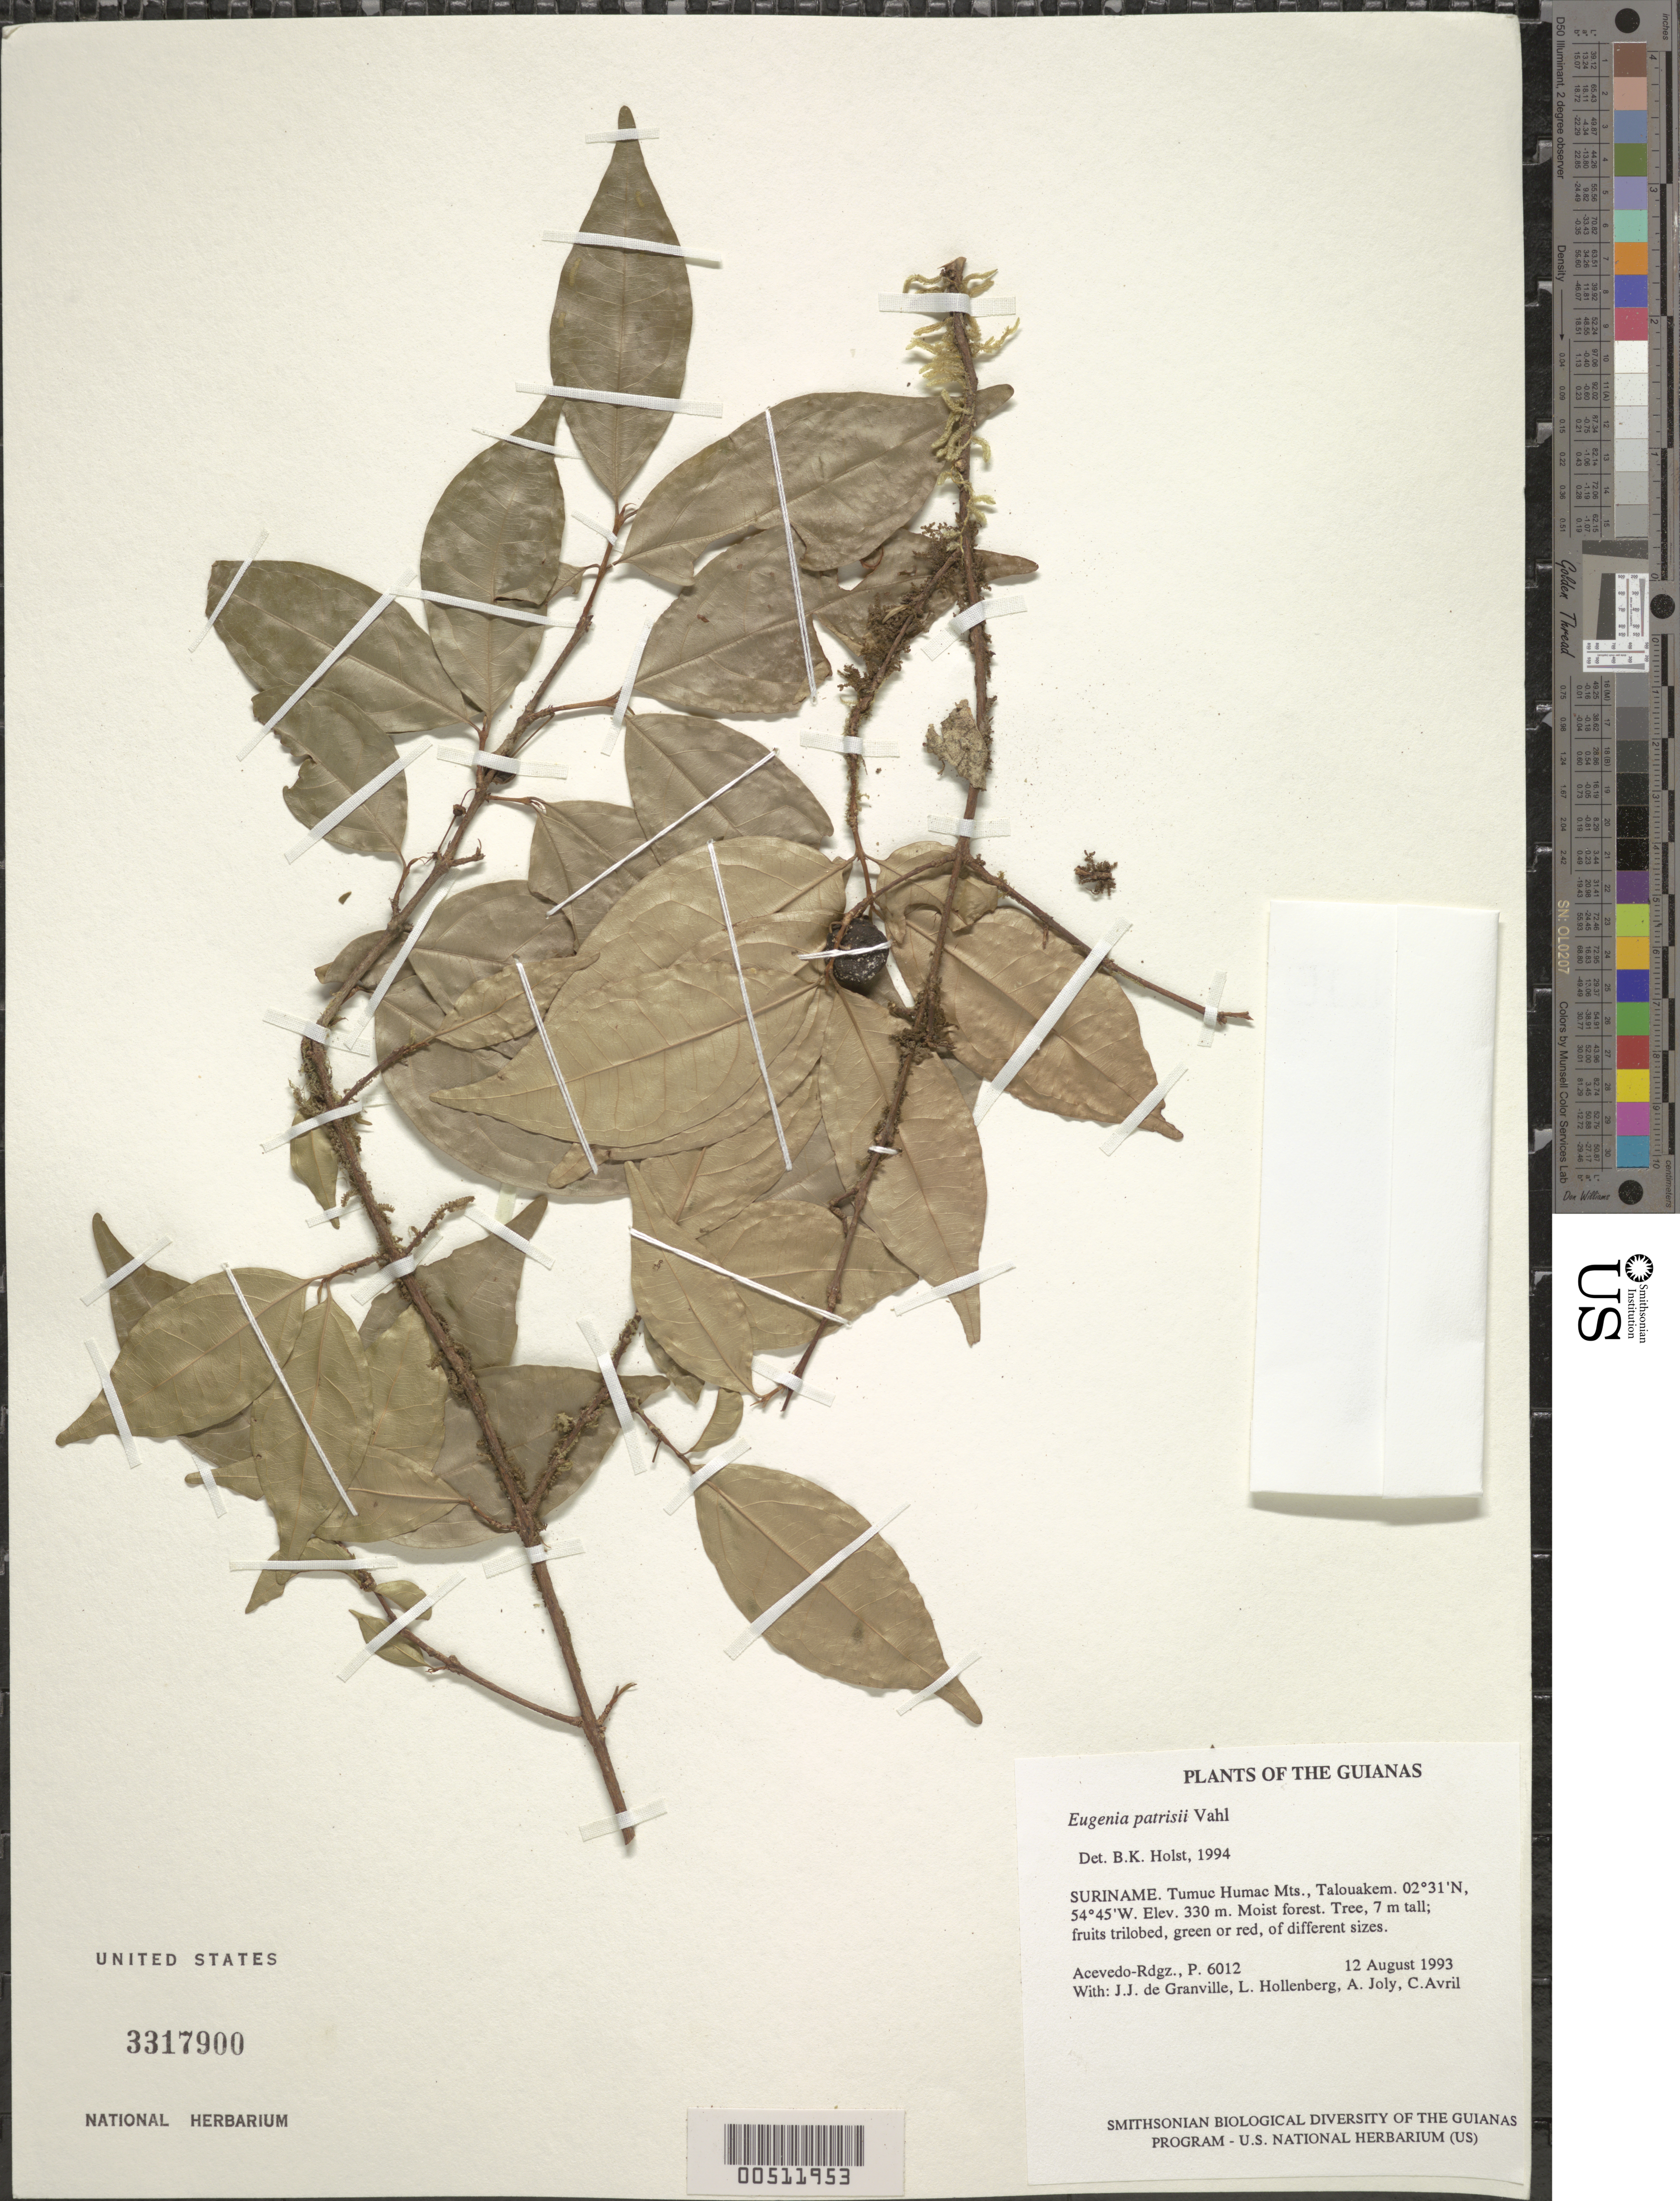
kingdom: Plantae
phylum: Tracheophyta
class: Magnoliopsida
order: Myrtales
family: Myrtaceae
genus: Eugenia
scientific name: Eugenia patrisii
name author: Vahl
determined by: Holst, Bruce K.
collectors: P. Acevedo-Rodr.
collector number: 6012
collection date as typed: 12 Aug 1993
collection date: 1993-08-12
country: Suriname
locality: Tumuc Humac Mts., Talouakem.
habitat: Moist forest.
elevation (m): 330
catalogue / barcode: US 3317900